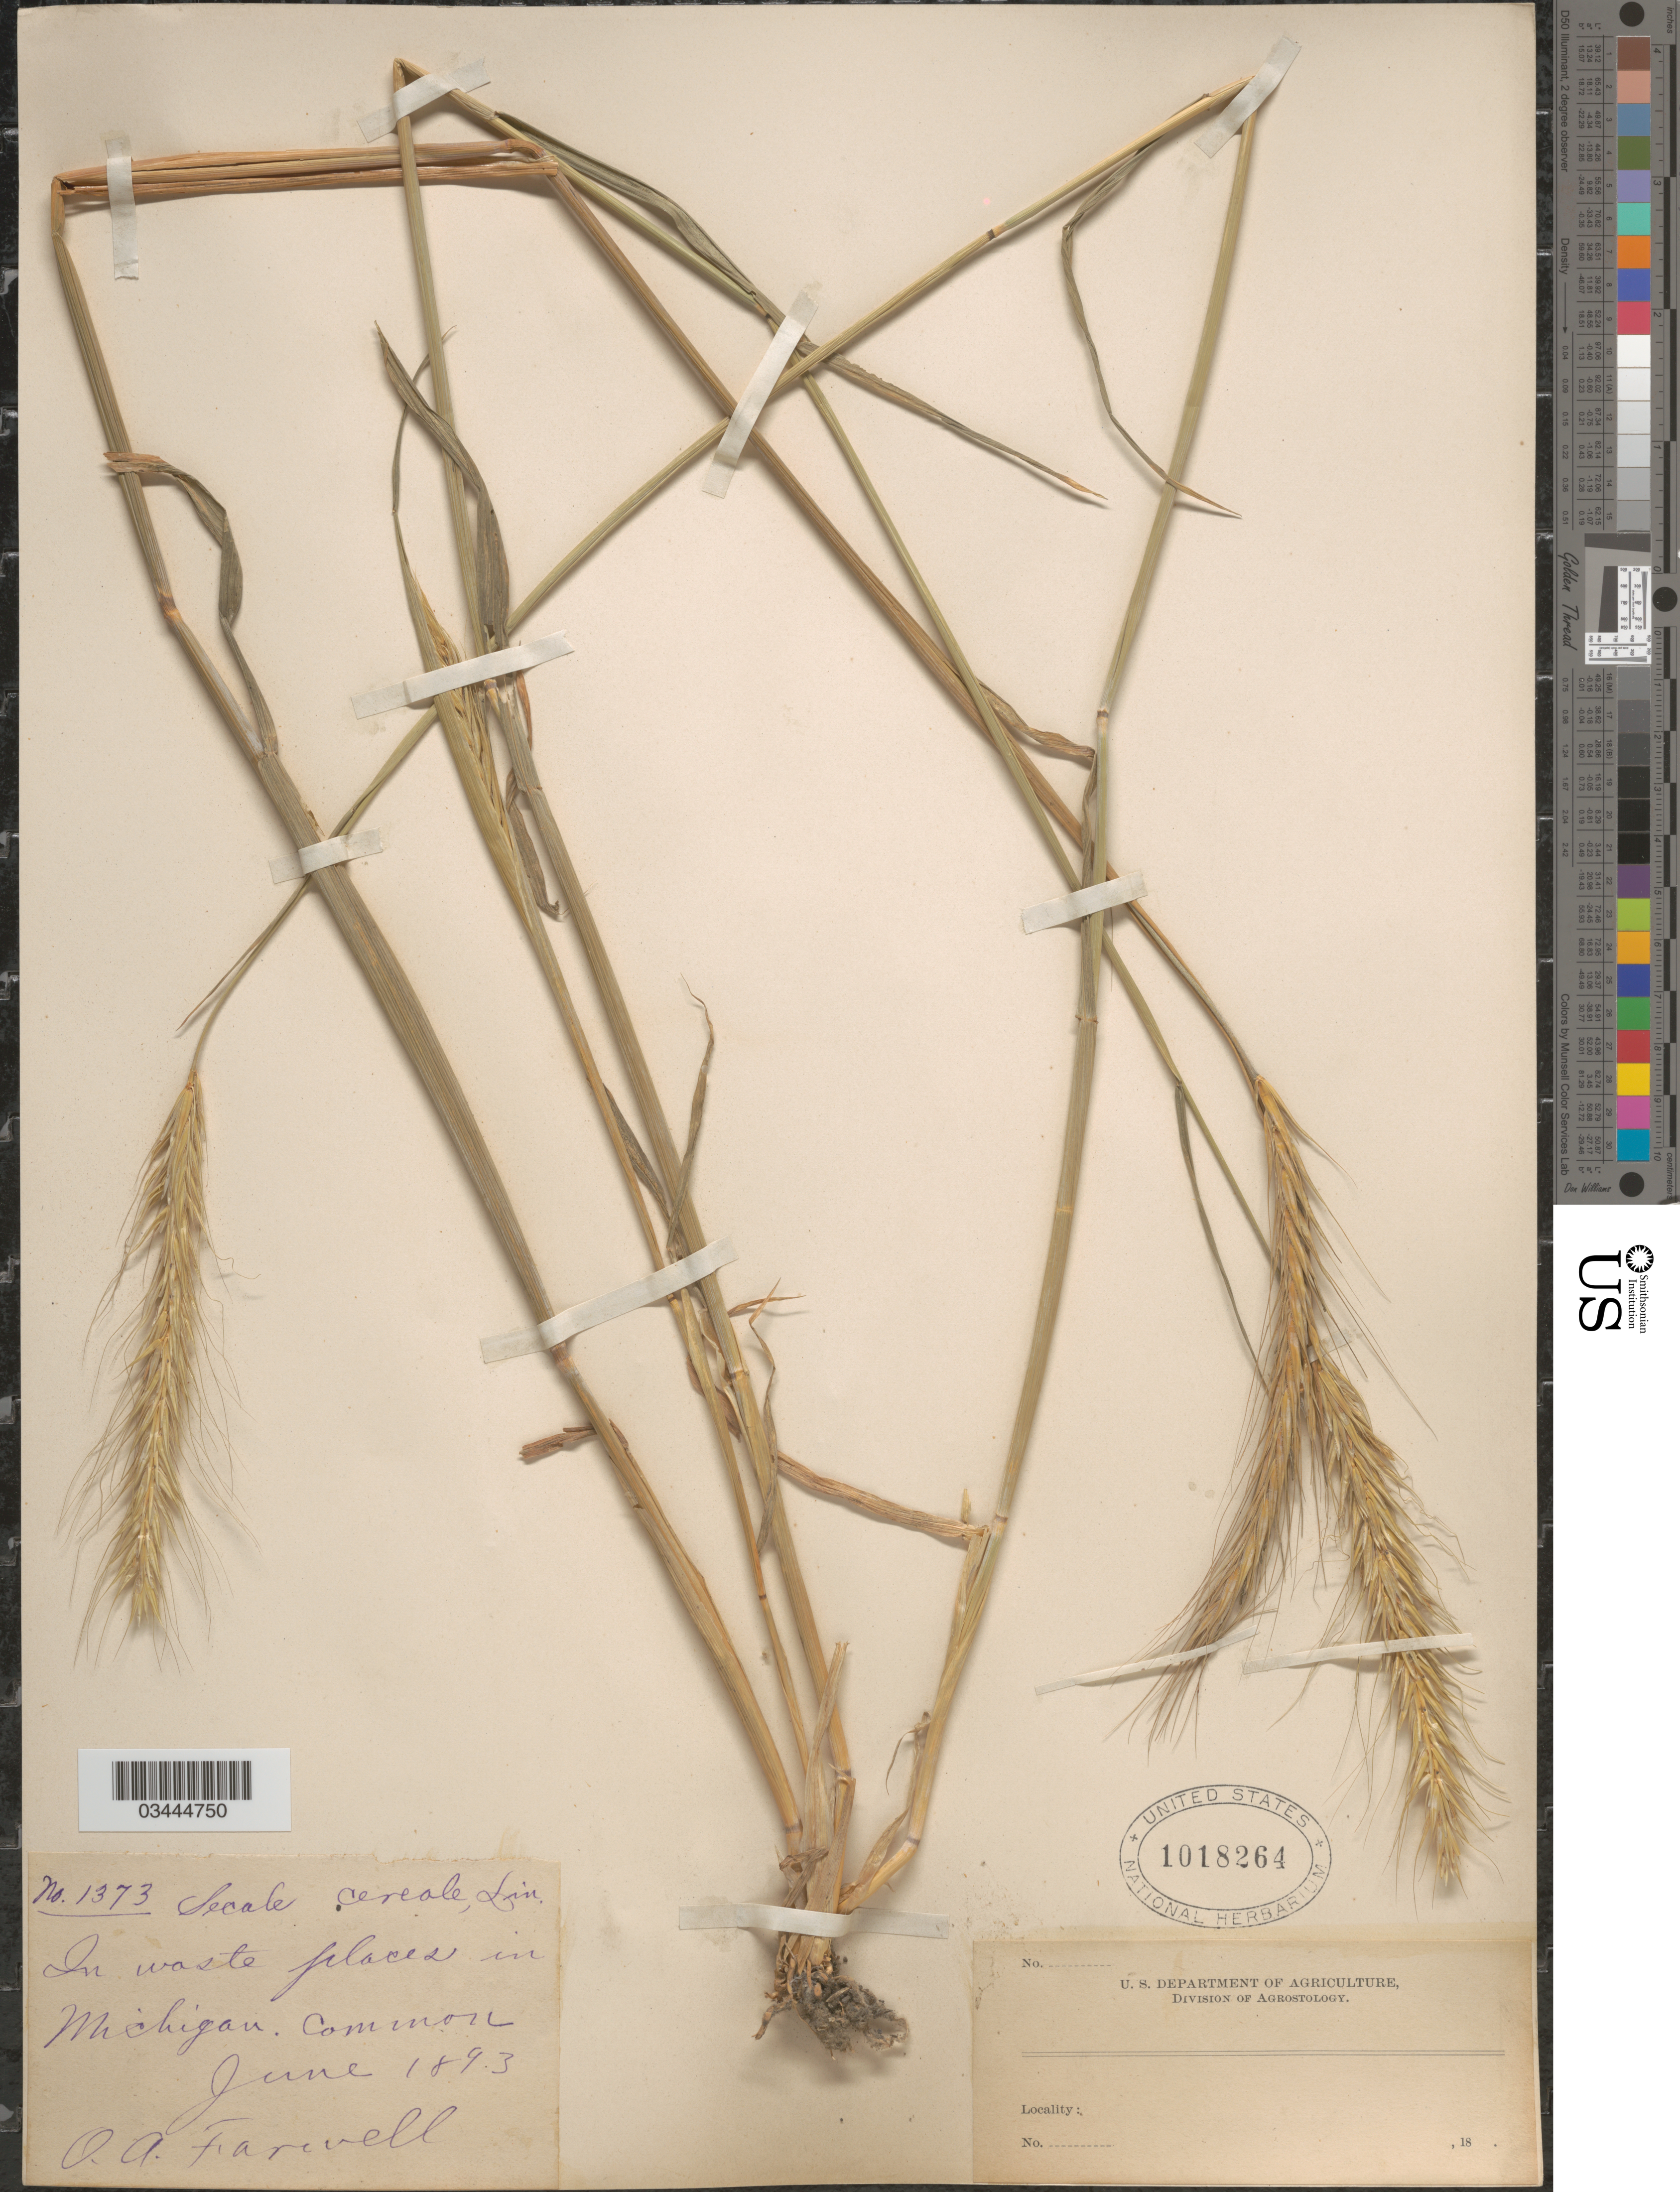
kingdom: Plantae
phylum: Tracheophyta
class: Liliopsida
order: Poales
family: Poaceae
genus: Secale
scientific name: Secale cereale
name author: L.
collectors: O. Farwell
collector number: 1373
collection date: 1893-06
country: United States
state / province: Michigan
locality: In waste places.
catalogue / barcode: US 1018264